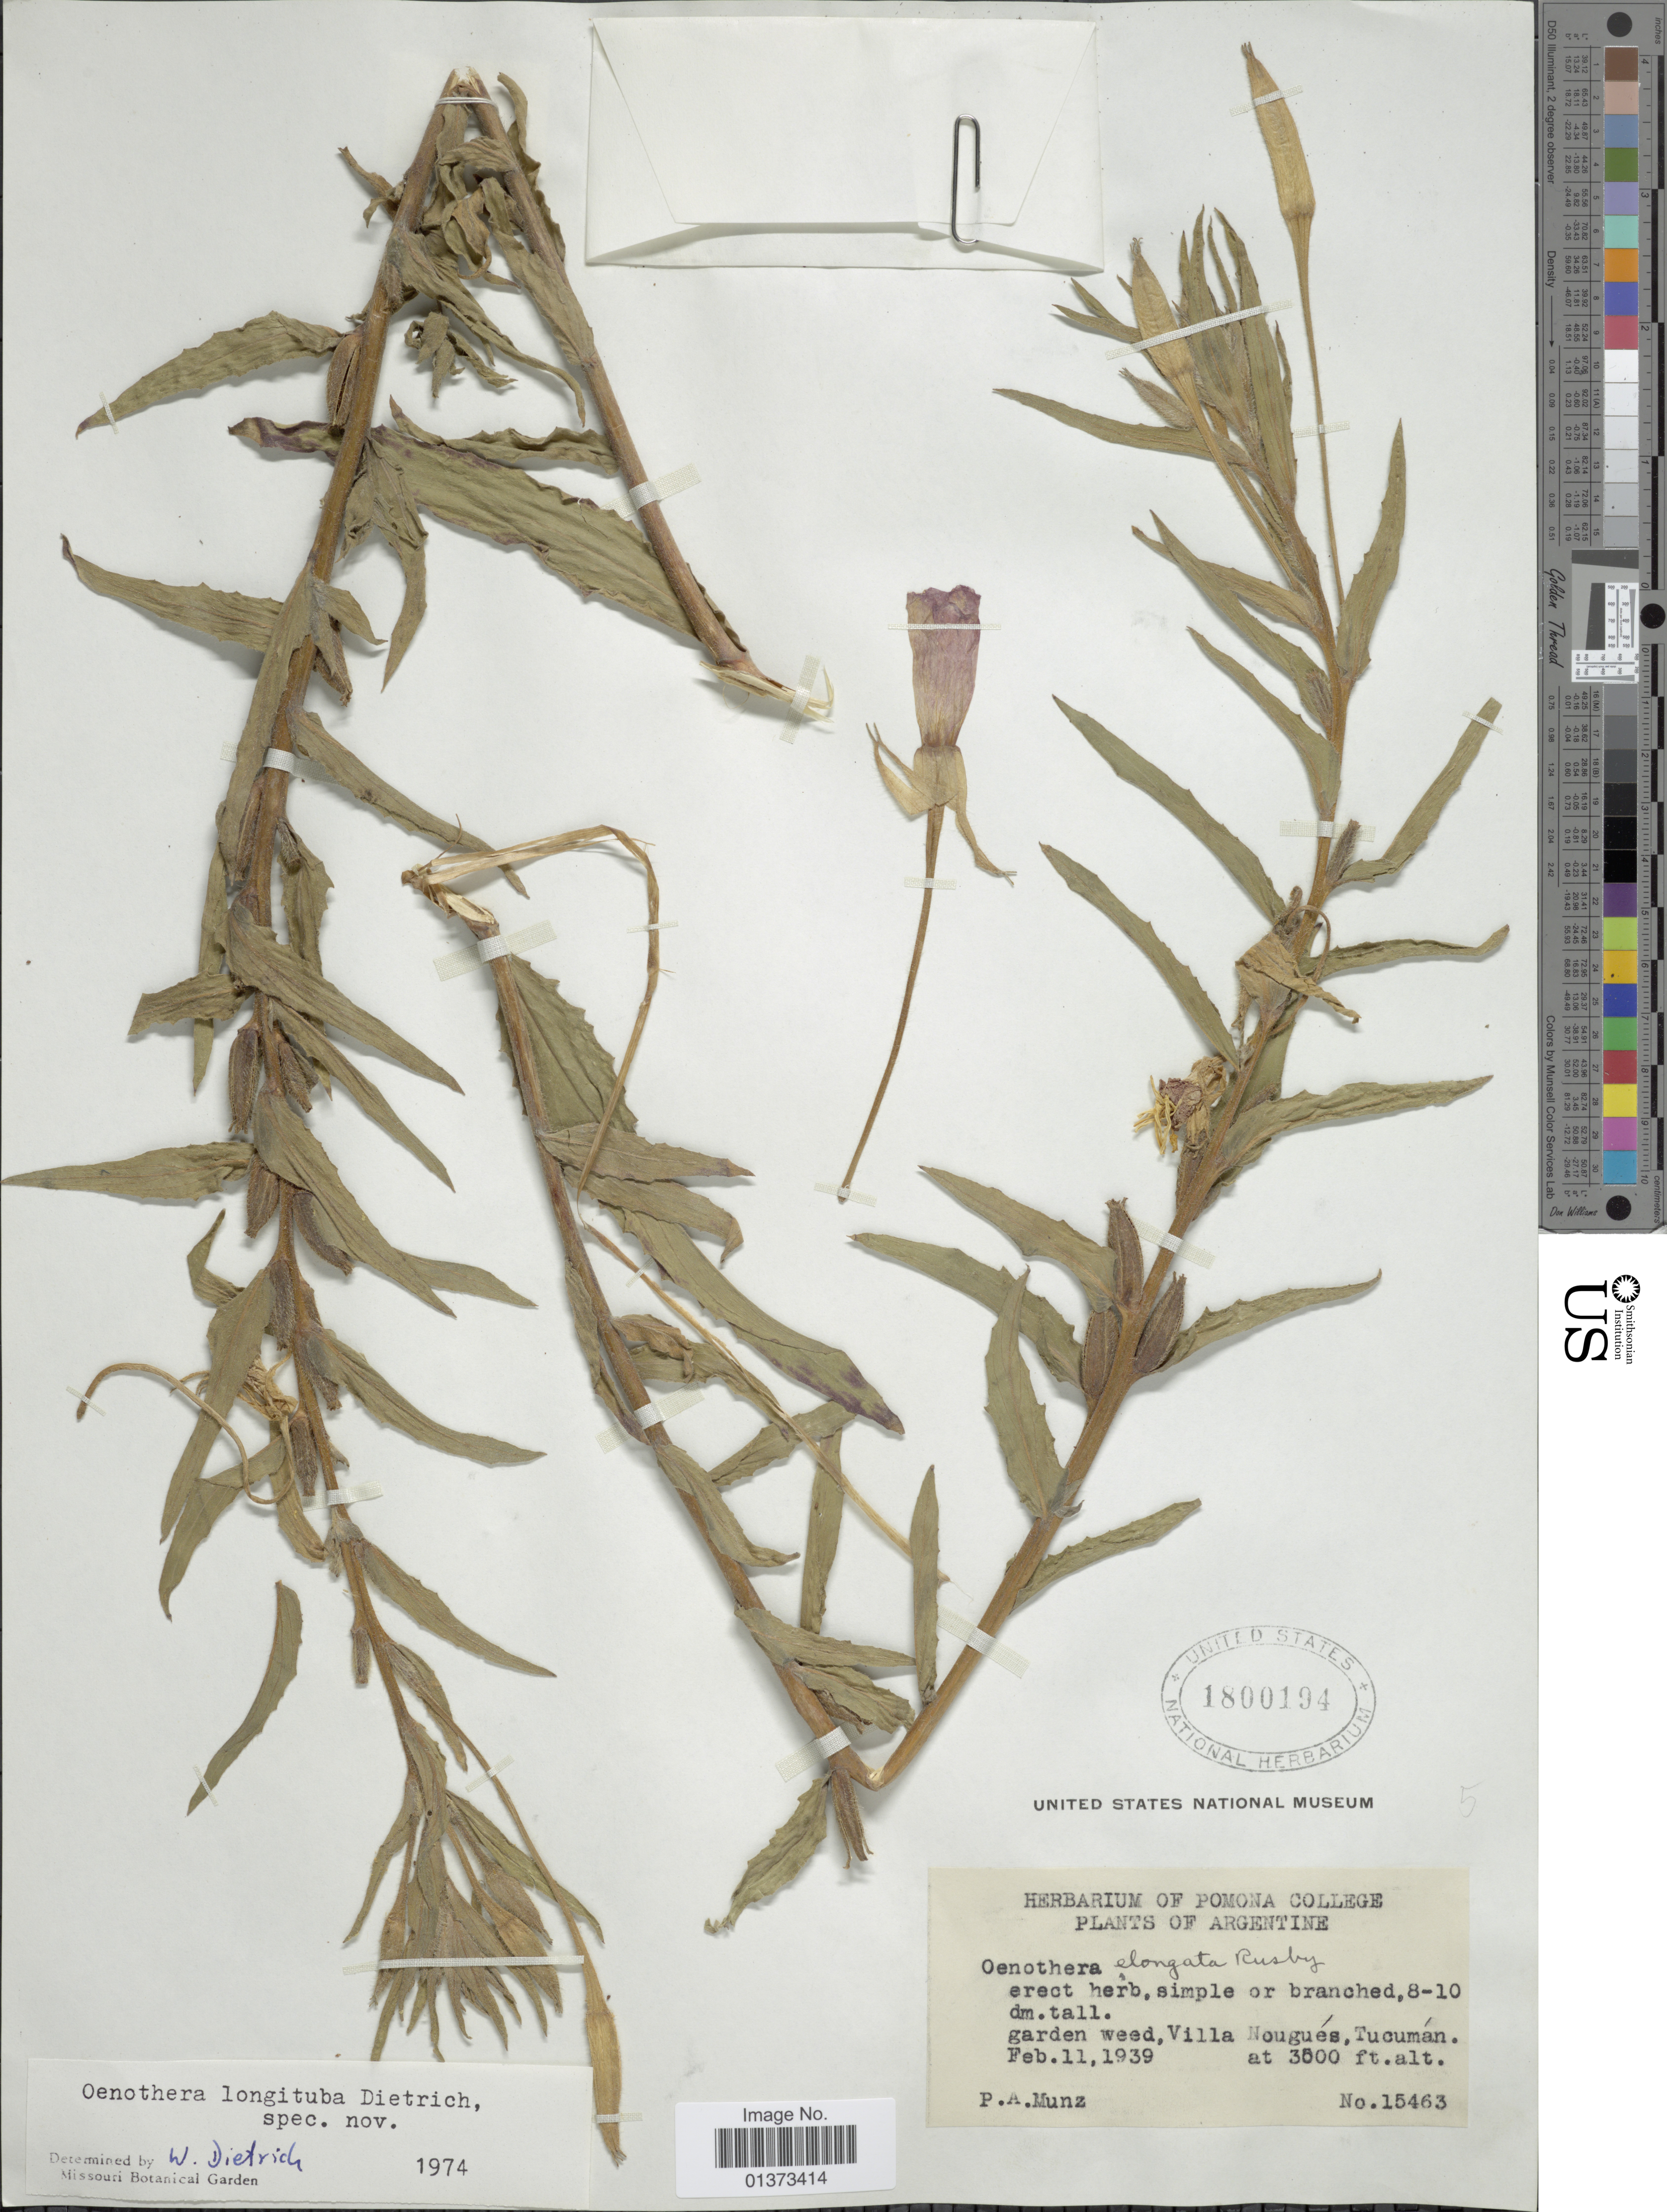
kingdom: Plantae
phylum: Tracheophyta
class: Magnoliopsida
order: Myrtales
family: Onagraceae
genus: Oenothera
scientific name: Oenothera longituba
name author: W. Dietr.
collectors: P. A. Munz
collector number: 15463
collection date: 1939-02-11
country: Argentina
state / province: Tucuman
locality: Garden weed, Villa Nougués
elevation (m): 1158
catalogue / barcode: US 1800194